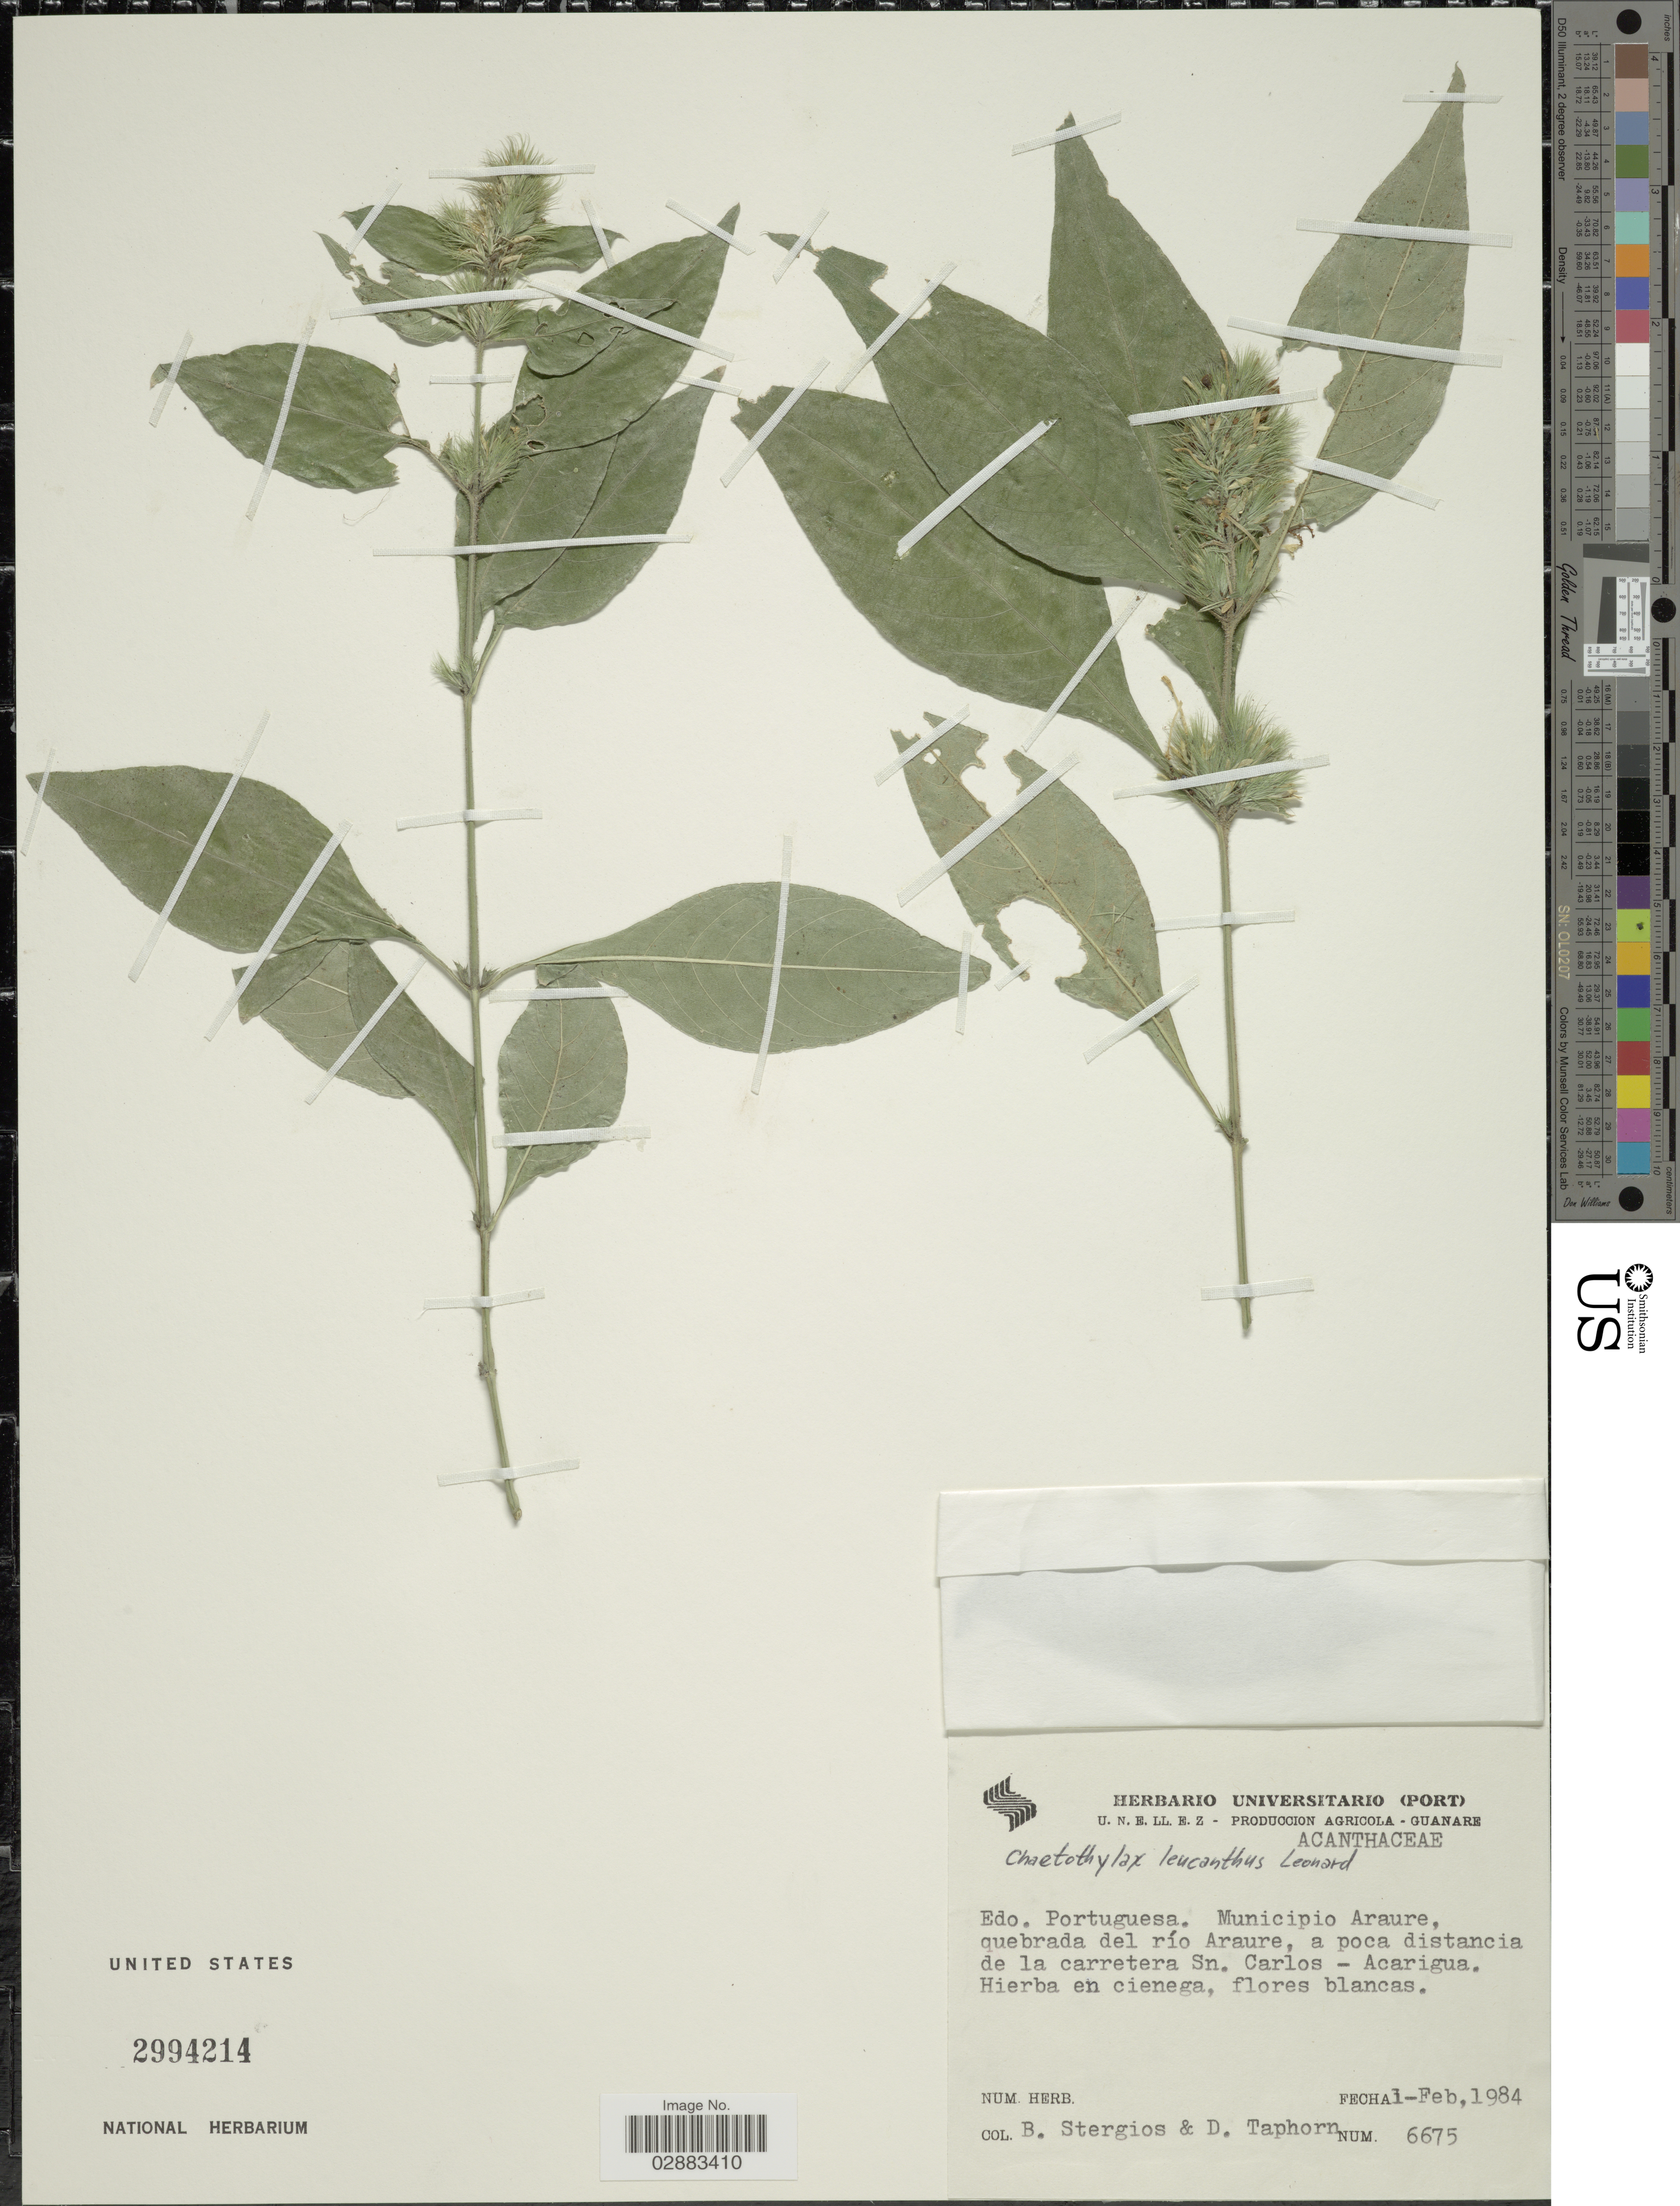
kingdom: Plantae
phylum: Tracheophyta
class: Magnoliopsida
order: Lamiales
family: Acanthaceae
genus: Chaetothylax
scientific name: Chaetothylax rothschuhii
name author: Lindau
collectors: B. G. Stergios & D. Taphorn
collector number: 6675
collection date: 1984-02-01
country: Venezuela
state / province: Portuguesa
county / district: Araure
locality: Quebrada del río Araure, a poca distancia de la carretera Sn. Carlos - Acarigua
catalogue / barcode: US 2994214